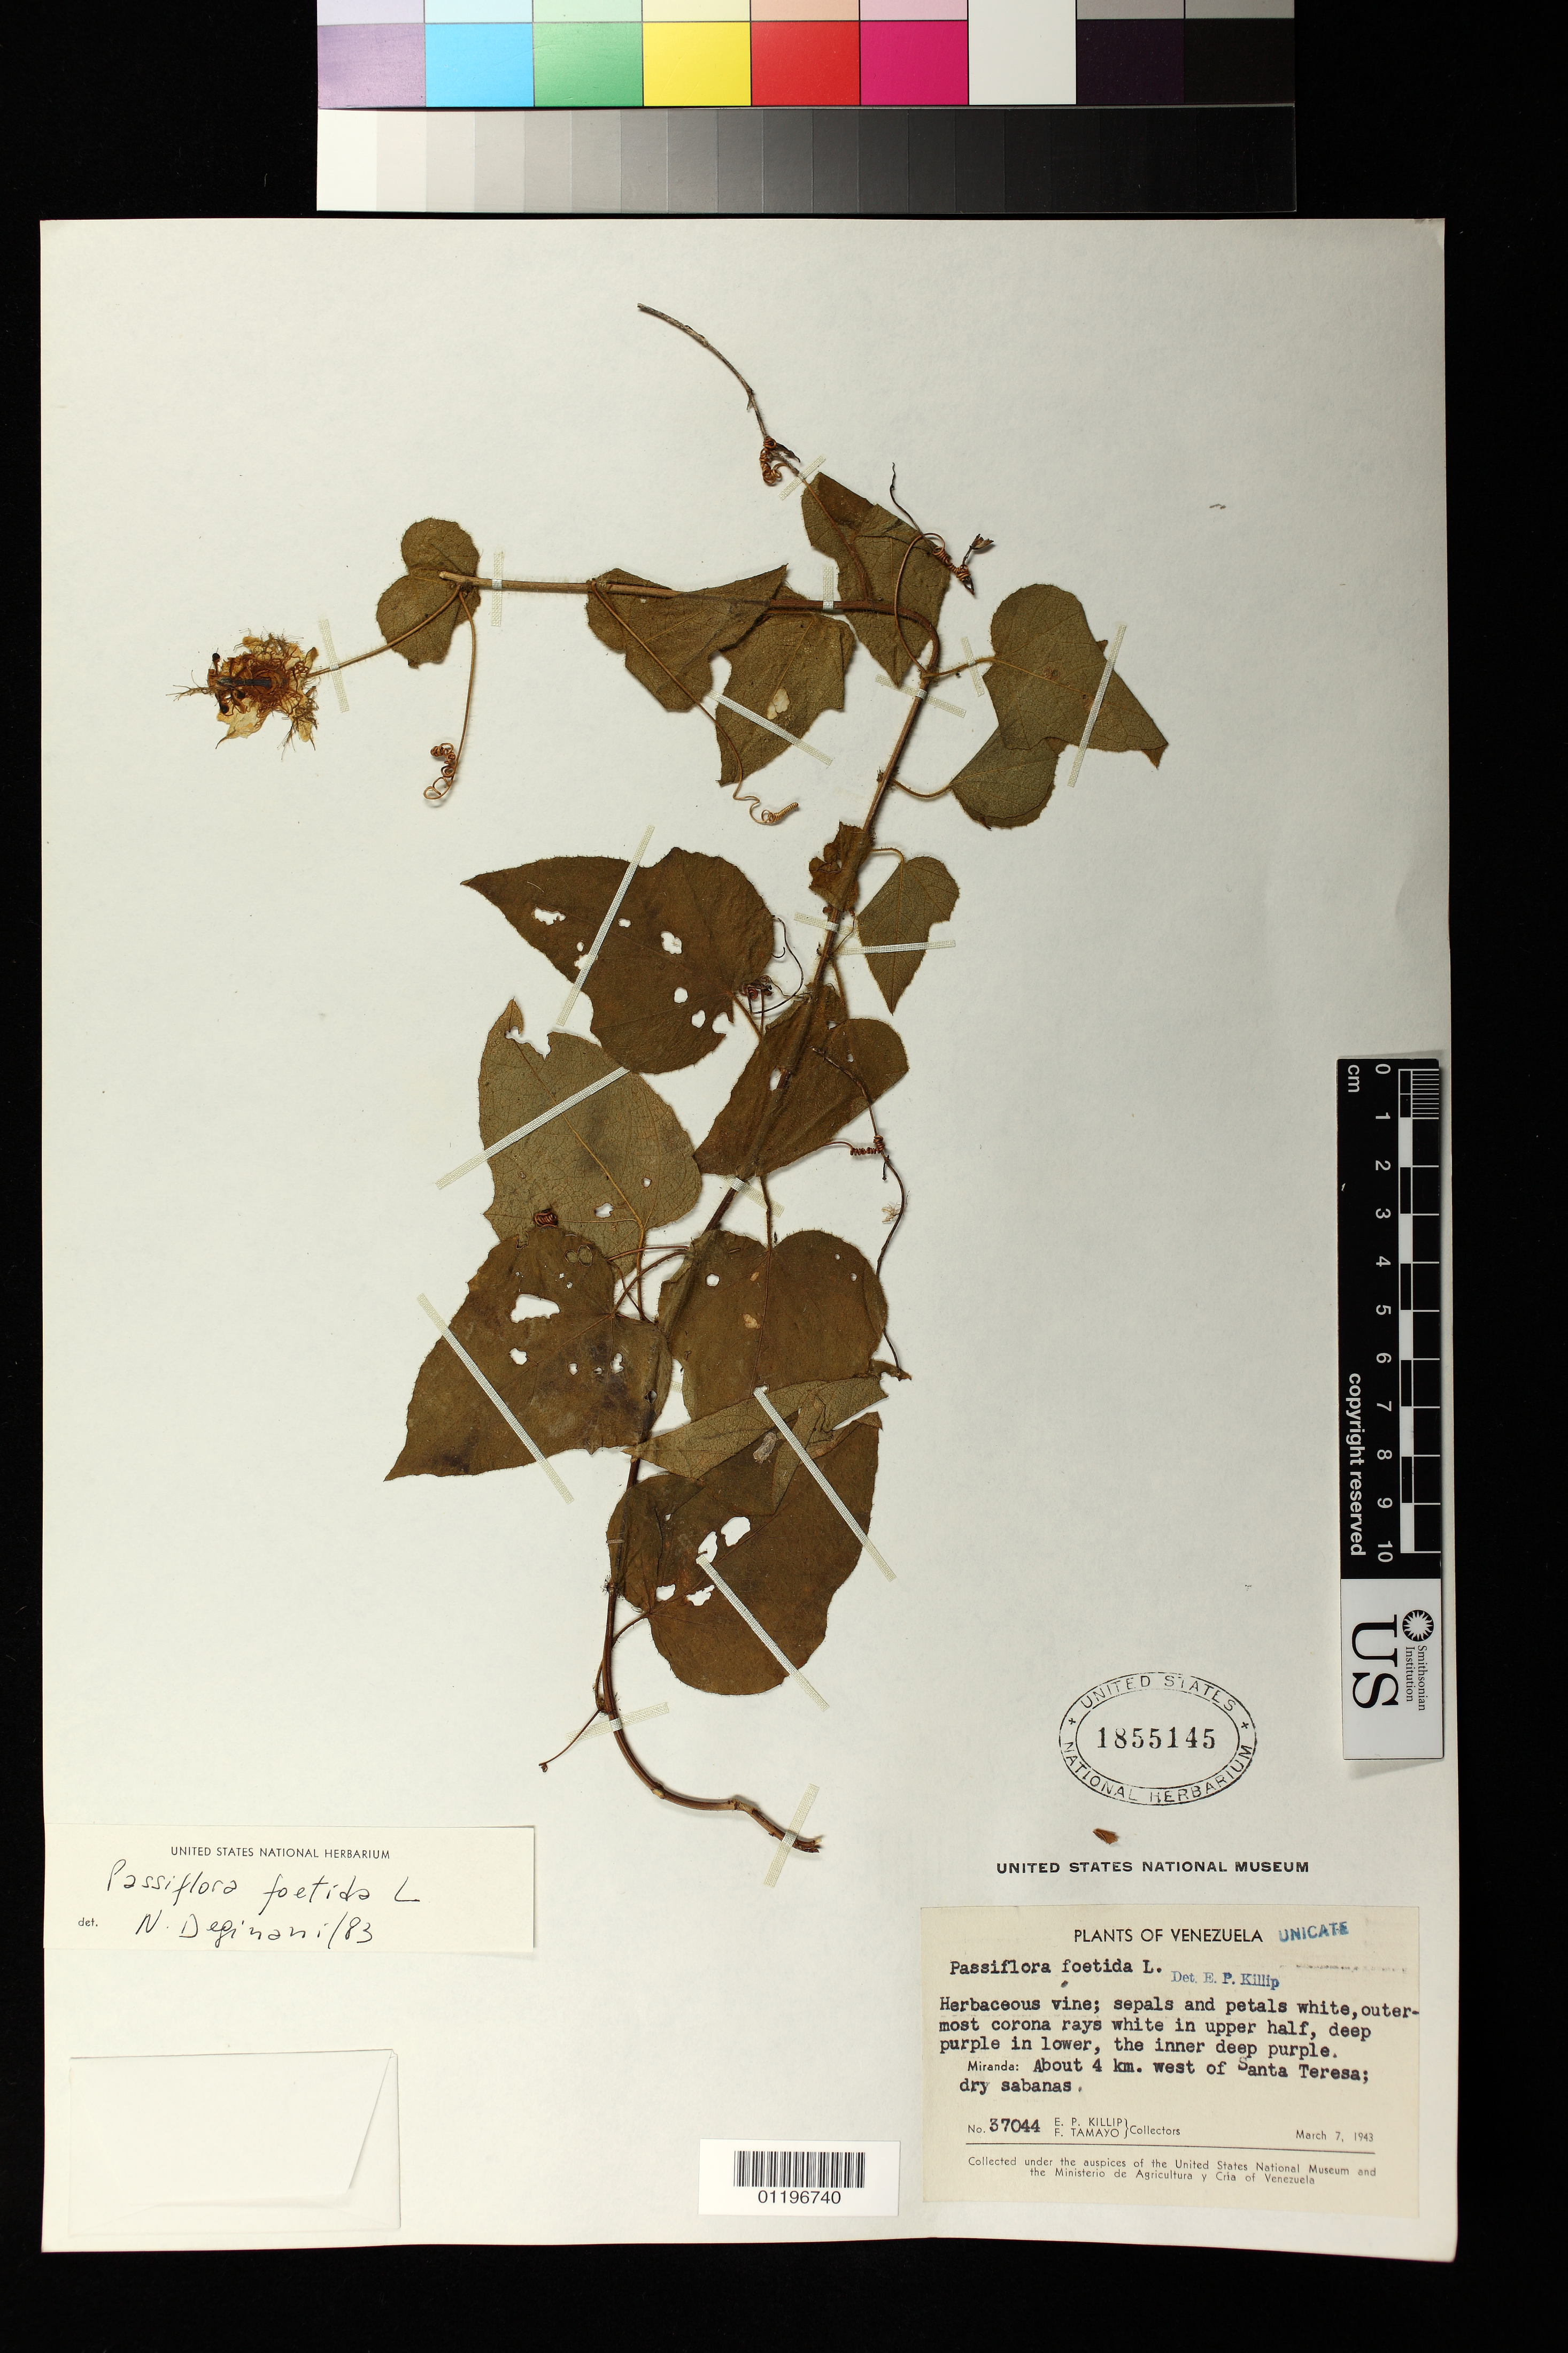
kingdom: Plantae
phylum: Tracheophyta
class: Magnoliopsida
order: Malpighiales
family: Passifloraceae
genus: Passiflora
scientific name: Passiflora foetida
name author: L.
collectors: E. P. Killip & F. Tamayo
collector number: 37044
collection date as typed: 03 Jul 1943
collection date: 1943-07-03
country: Venezuela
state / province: Miranda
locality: Miranda: About 4 km. west of Santa Teresa.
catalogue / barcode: US 1855145